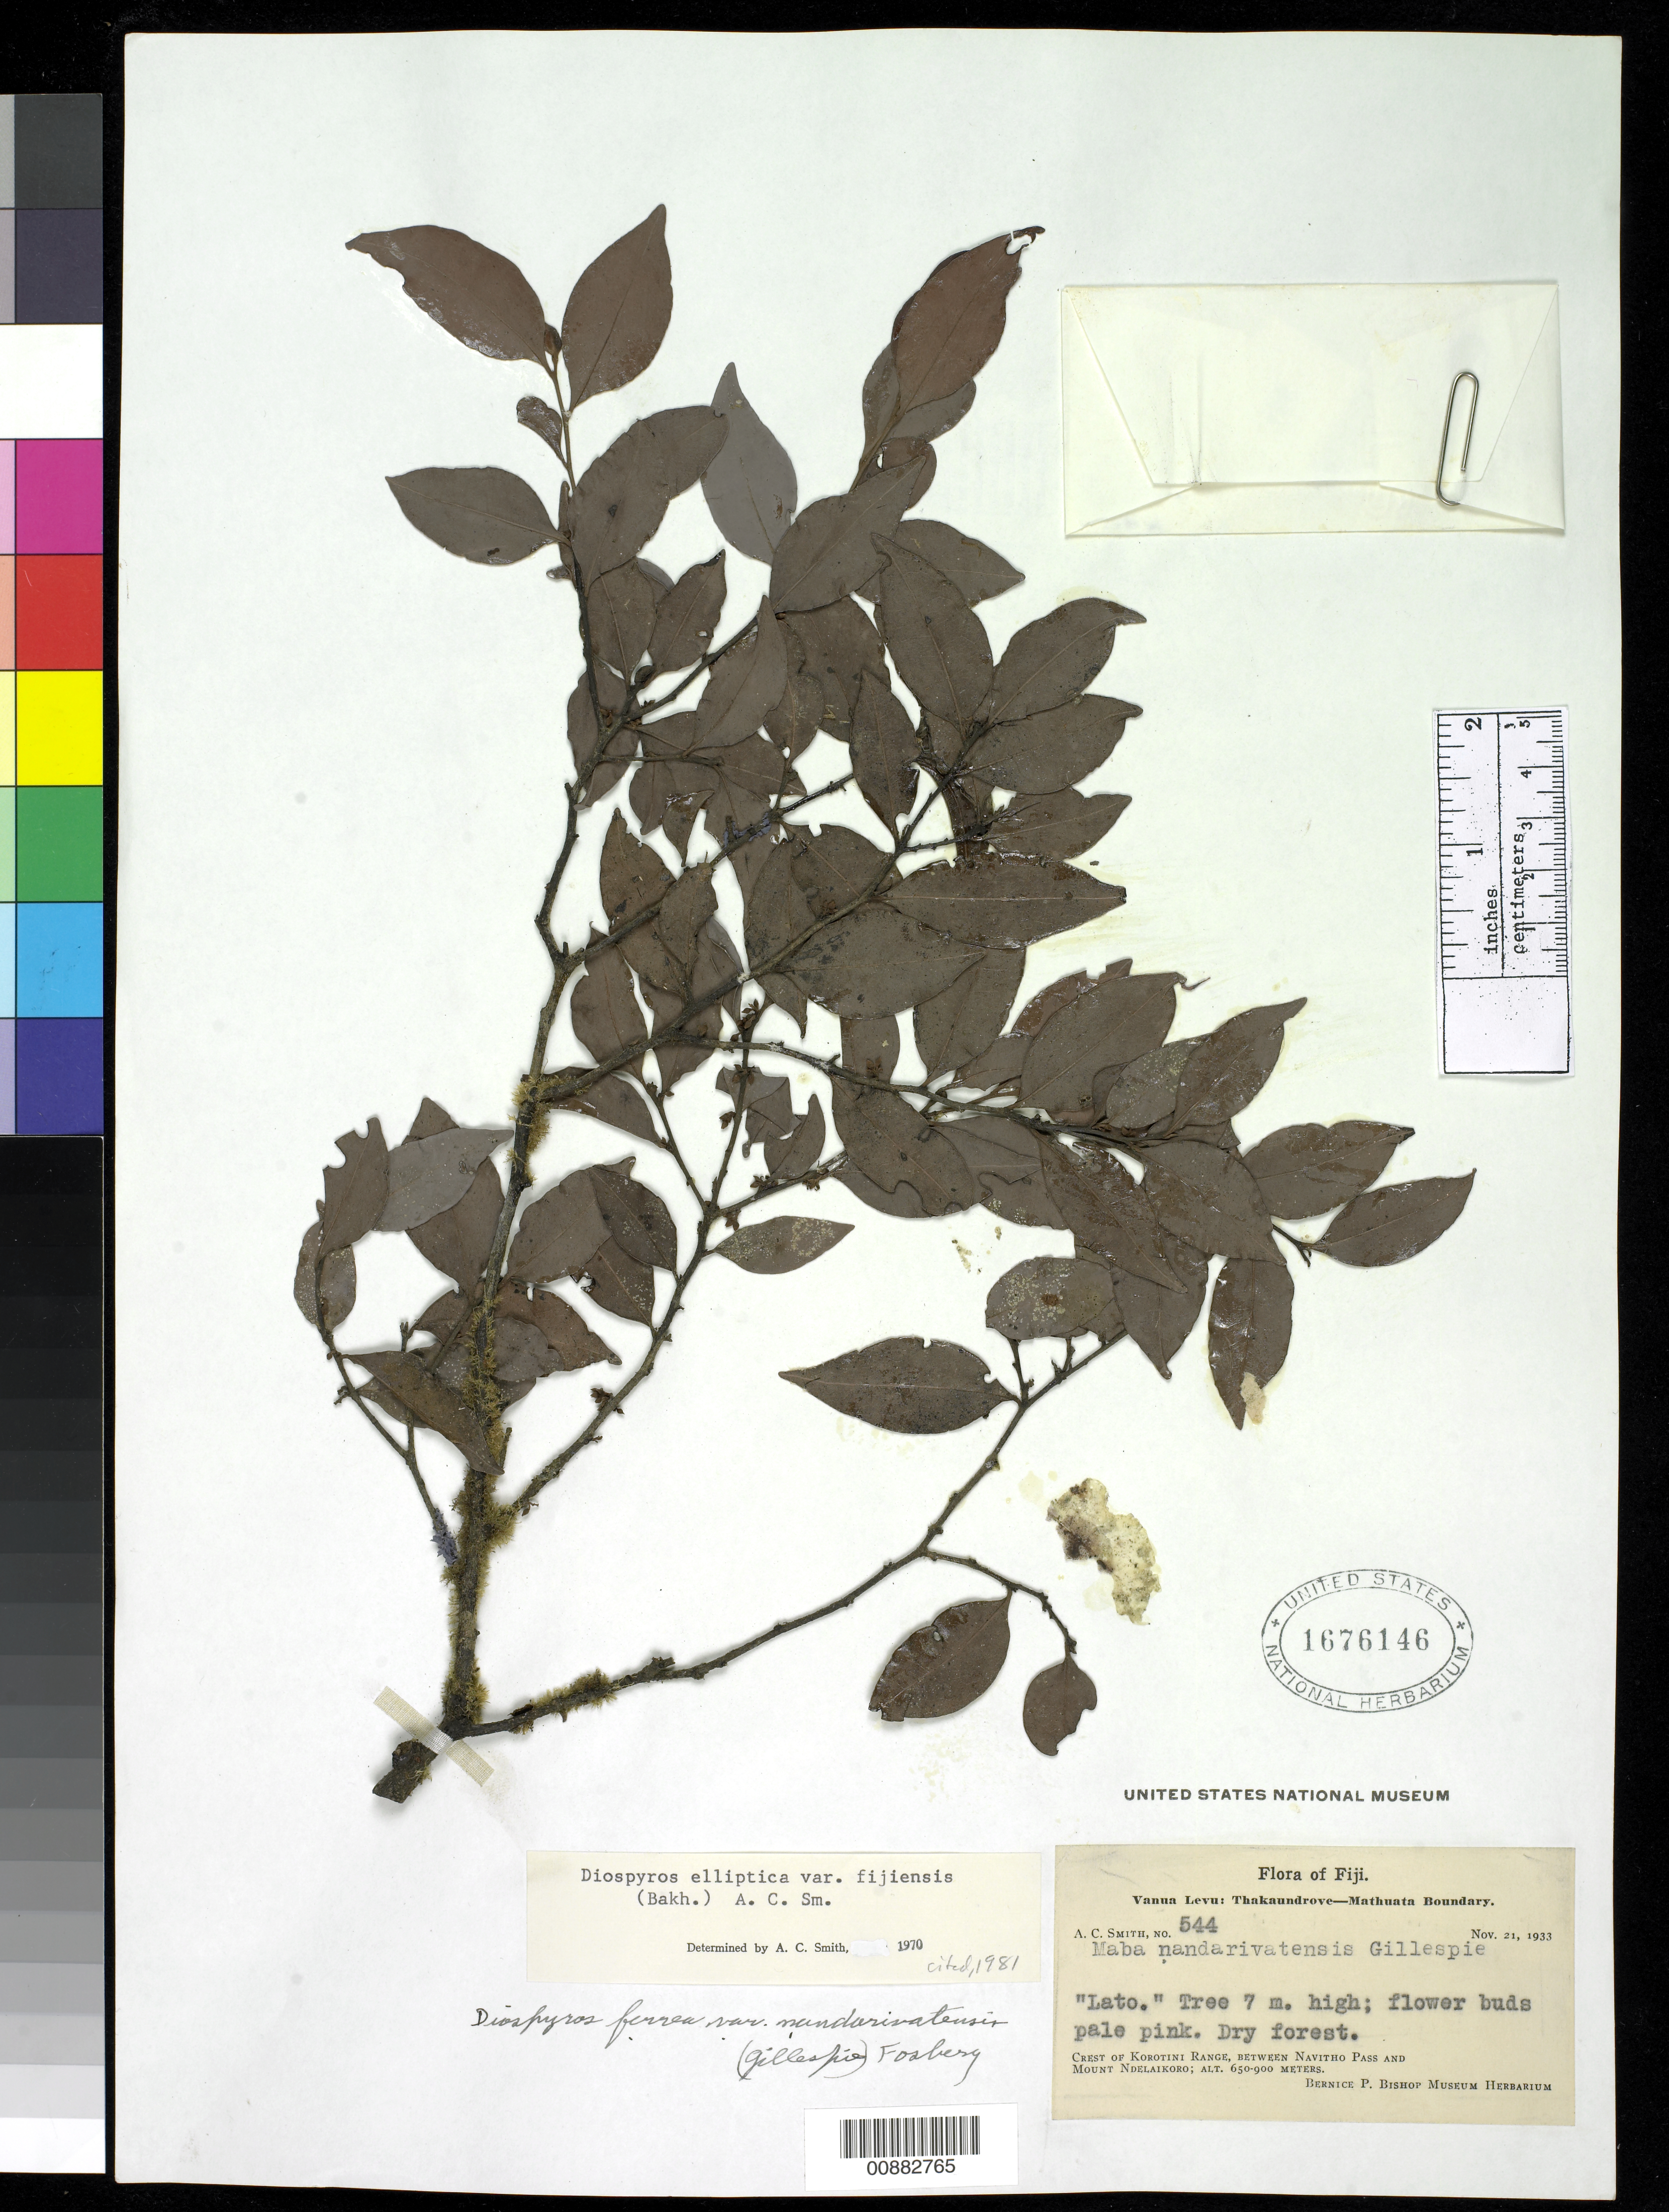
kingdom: Plantae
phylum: Tracheophyta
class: Magnoliopsida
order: Ericales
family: Ebenaceae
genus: Diospyros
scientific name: Diospyros elliptica var. fijiensis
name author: (Bakh.) A.C. Sm.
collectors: C. A. Smith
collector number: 544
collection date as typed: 21 Nov 1933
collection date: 1933-11-21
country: Fiji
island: Vanua Levu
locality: Thakaundrove, Mathuata boundary. Crest of Korotini range, between Navitho Pass and Mount Ndelaikoro.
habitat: Dry forest.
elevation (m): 650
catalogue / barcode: US 1676146